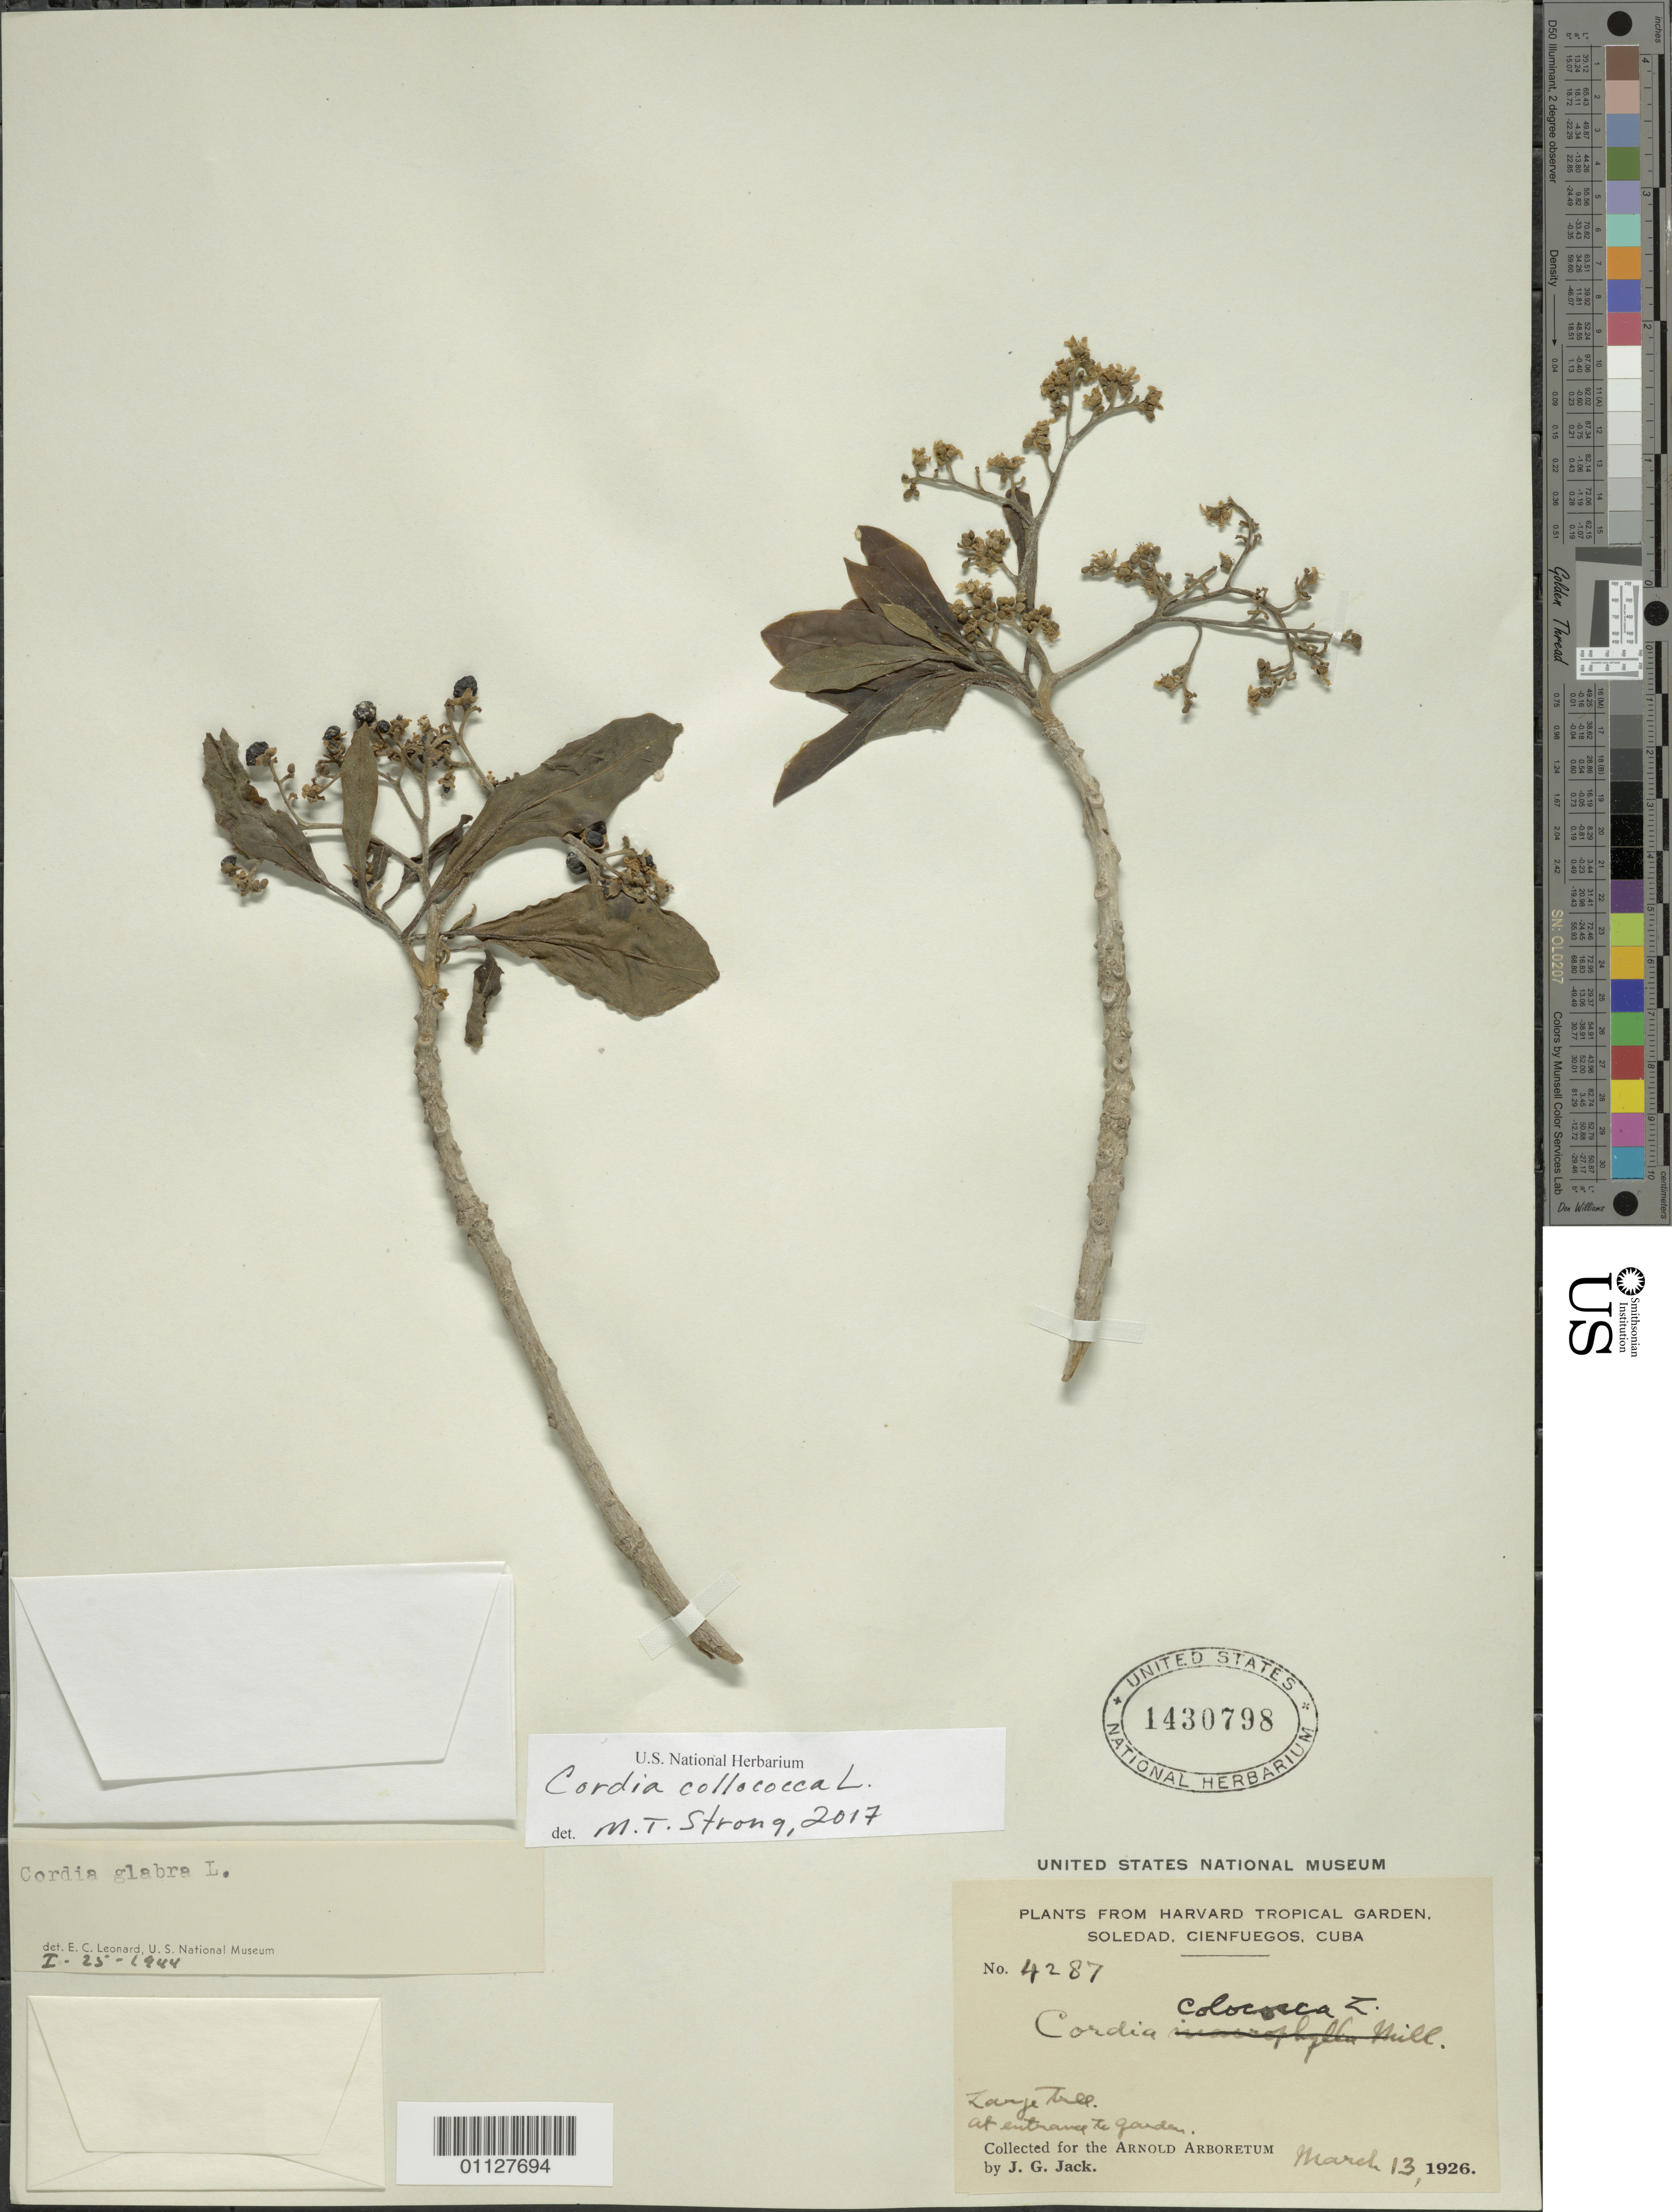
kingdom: Plantae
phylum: Tracheophyta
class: Magnoliopsida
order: Boraginales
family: Cordiaceae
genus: Cordia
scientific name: Cordia collococca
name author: L.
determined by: Strong, Mark T., (BOT), Smithsonian Institution - National Museum of Natural History (UNITED STATES)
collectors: J. G. Jack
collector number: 4287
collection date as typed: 13 Mar 1926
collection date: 1926-03-13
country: Cuba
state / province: Cienfuegos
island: Cuba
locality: Soledad, Cienfuegos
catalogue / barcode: US 1430798